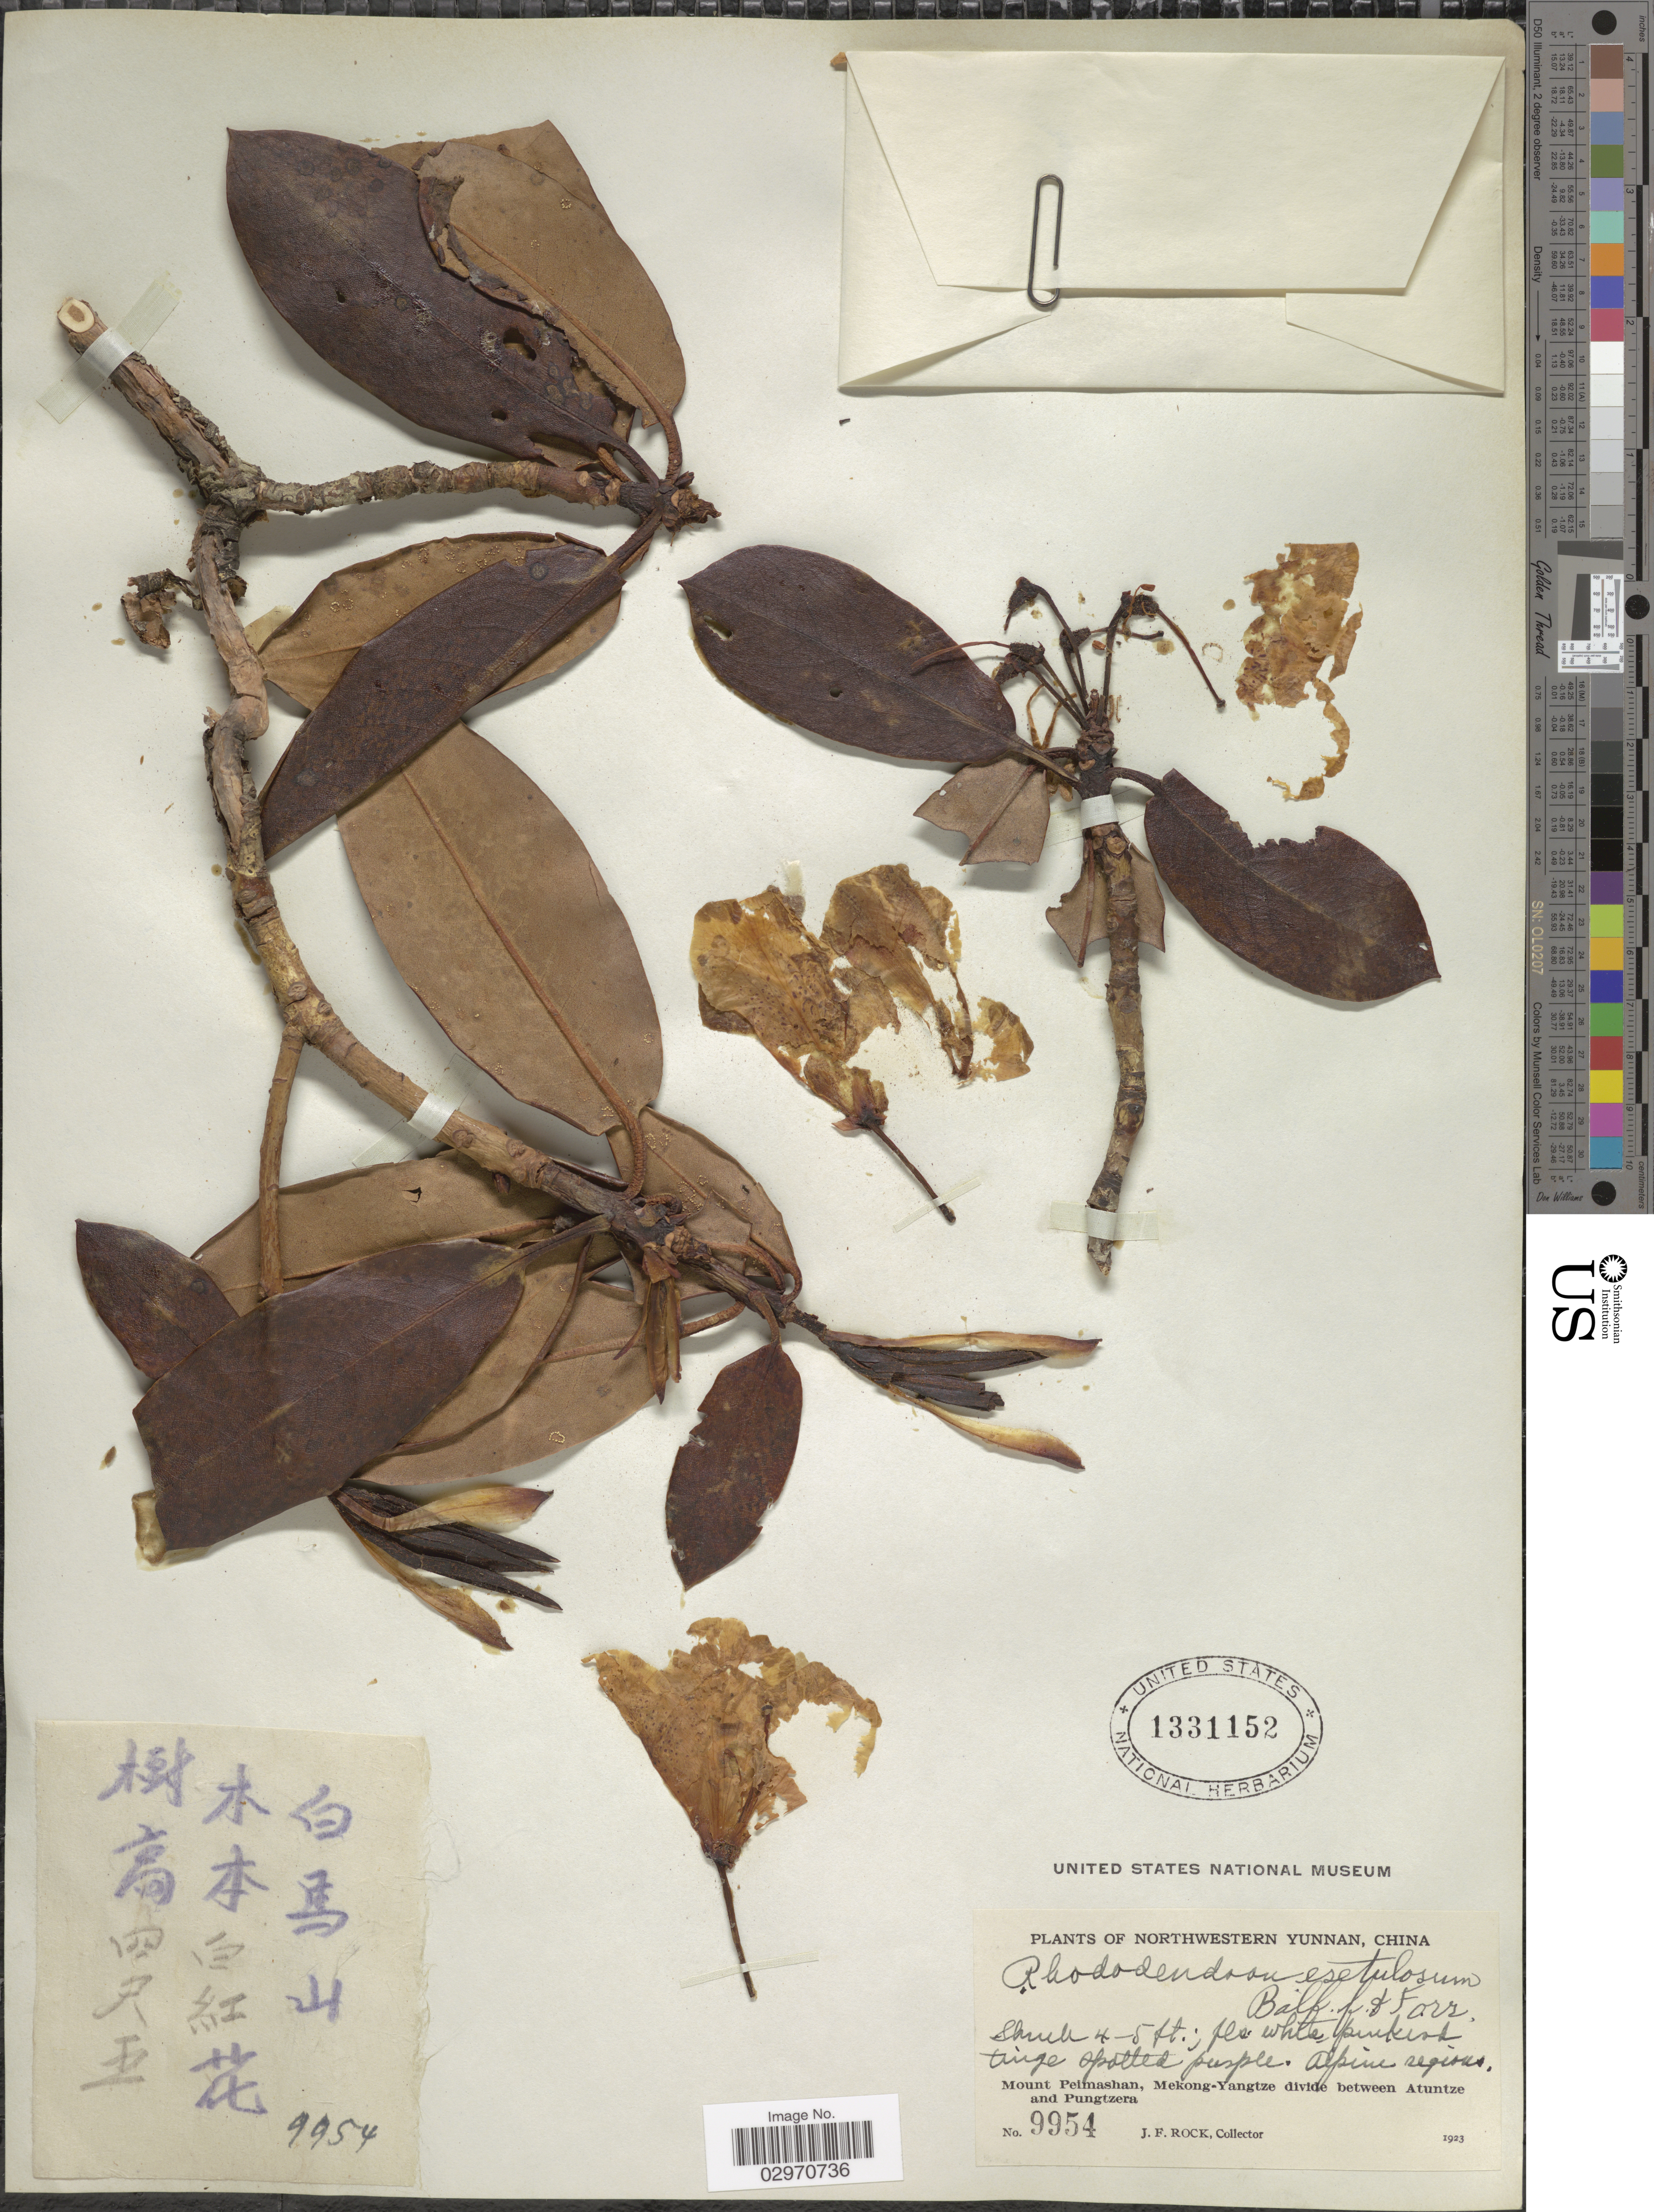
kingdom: Plantae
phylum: Tracheophyta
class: Magnoliopsida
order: Ericales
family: Ericaceae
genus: Rhododendron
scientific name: Rhododendron esetulosum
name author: Balf. f. & Forrest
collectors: J. Rock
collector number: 9954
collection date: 1923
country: China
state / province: Yunnan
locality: Northwestern Yunnan, Alpine regions. Mount Peimashan, Mekong-Yangtze divide between Atuntze and Pungtzera.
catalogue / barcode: US 1331152